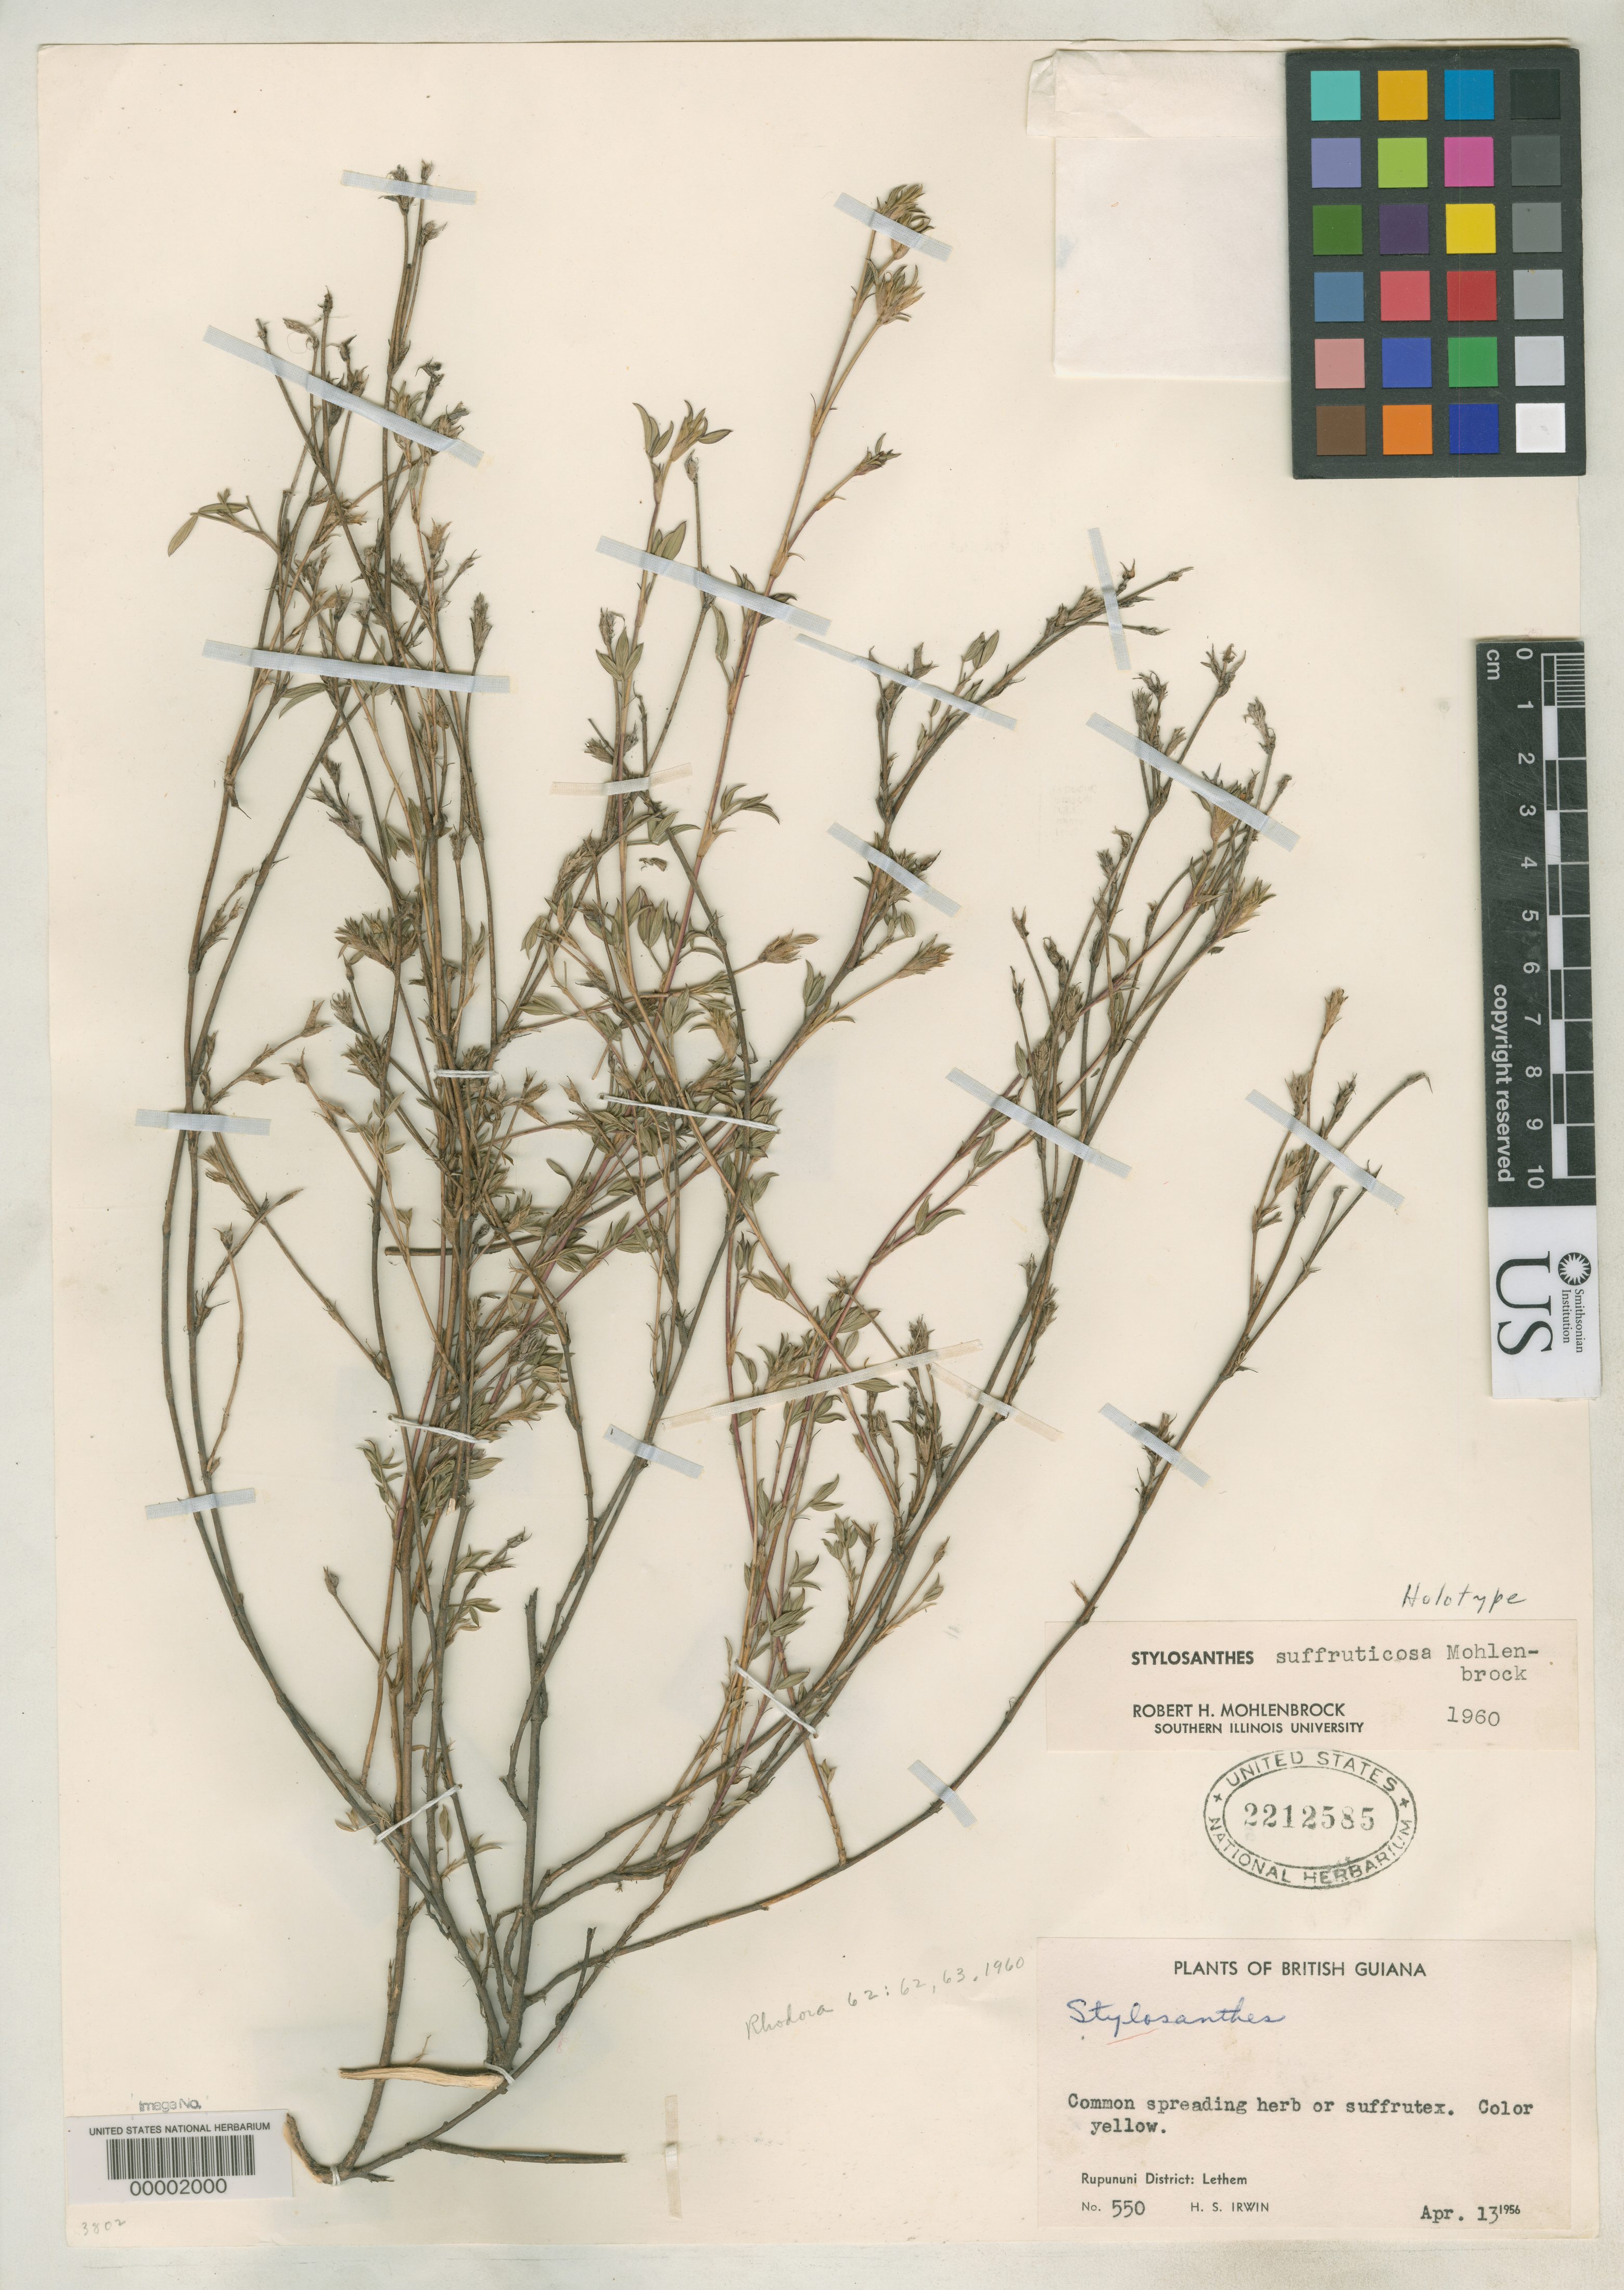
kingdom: Plantae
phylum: Tracheophyta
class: Magnoliopsida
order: Fabales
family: Fabaceae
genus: Stylosanthes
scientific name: Stylosanthes suffruticosa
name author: Mohlenbr.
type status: Holotype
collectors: H. Irwin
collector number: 550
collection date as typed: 13 Apr 1956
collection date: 1956-04-13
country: Guyana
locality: Lethem. Rupununi.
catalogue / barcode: US 2212585